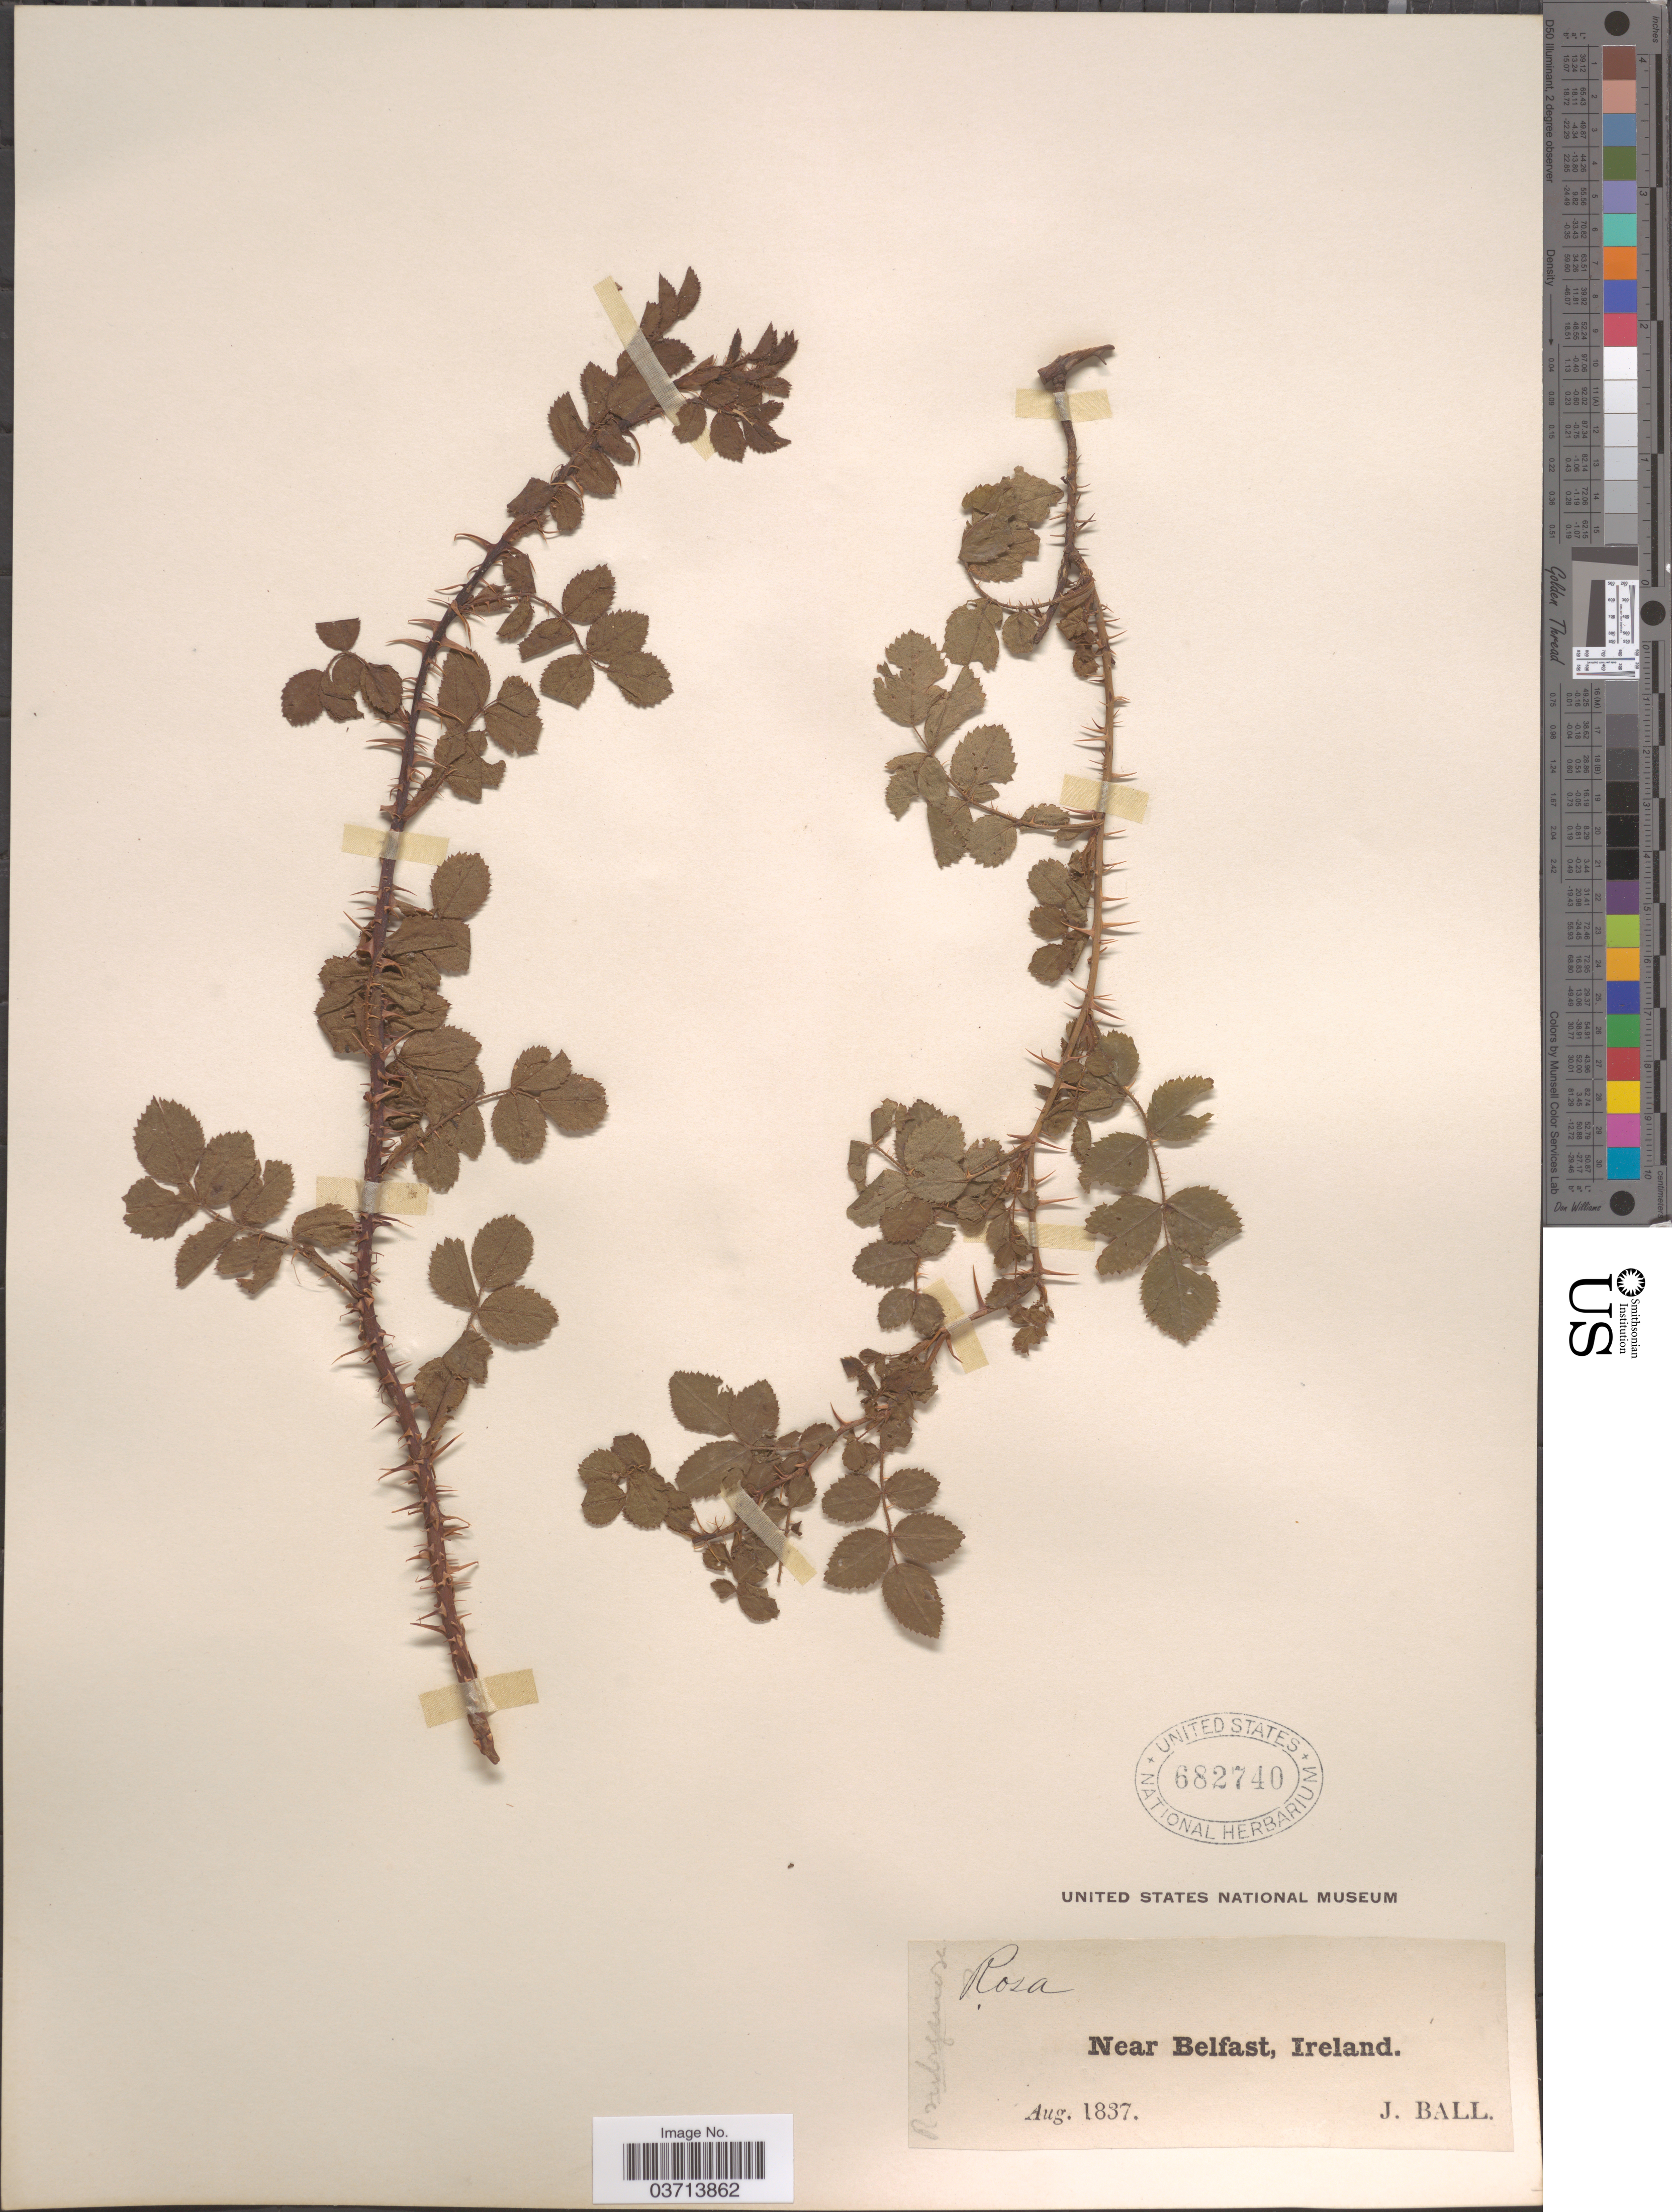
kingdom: Plantae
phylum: Tracheophyta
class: Magnoliopsida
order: Rosales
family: Rosaceae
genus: Rosa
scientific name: Rosa sp.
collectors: J. Ball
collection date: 1837-08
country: Ireland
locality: Near Belfast.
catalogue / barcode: US 682740